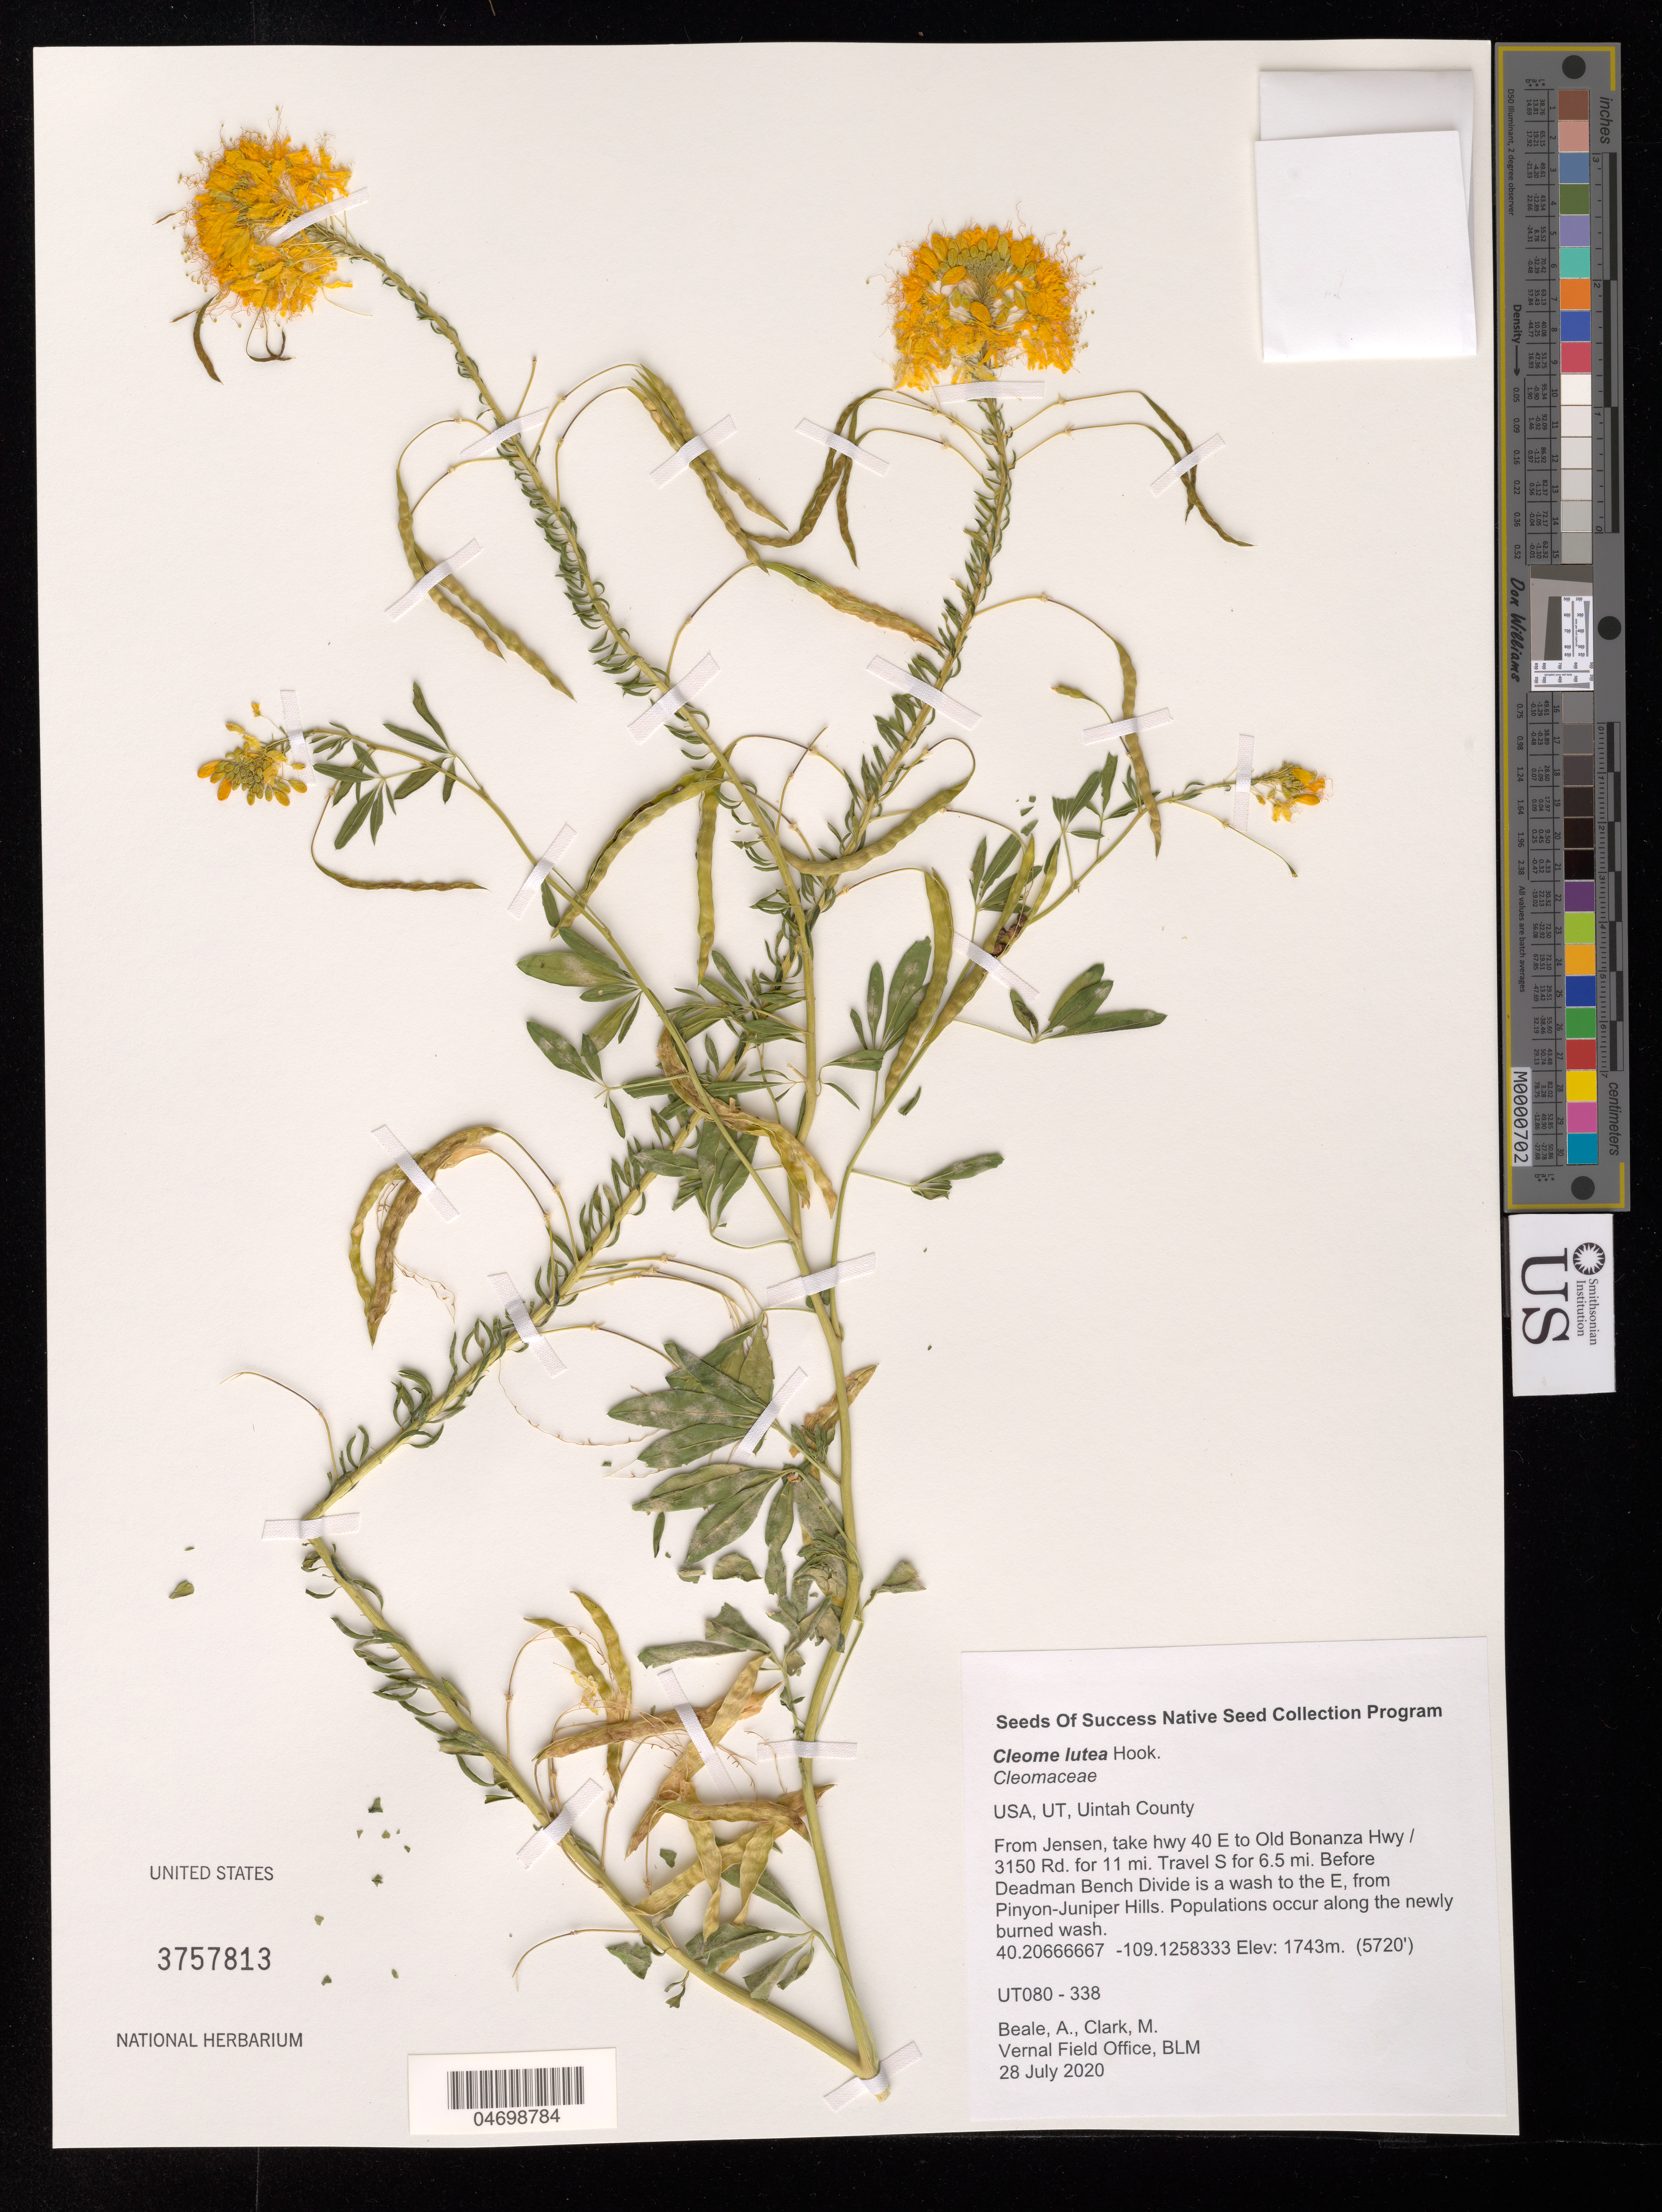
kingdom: Plantae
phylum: Tracheophyta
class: Magnoliopsida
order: Brassicales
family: Cleomaceae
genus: Cleomella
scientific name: Cleomella lutea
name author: (Hook.) Roalson & J.C. Hall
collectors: A. Beale & M. Clark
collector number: UT080-338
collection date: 2020-07-28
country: United States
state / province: Utah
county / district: Uintah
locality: Wash E from Pinyon-Juniper Hills, before Deadman Bench Divide.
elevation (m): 1743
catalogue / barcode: US 3757813